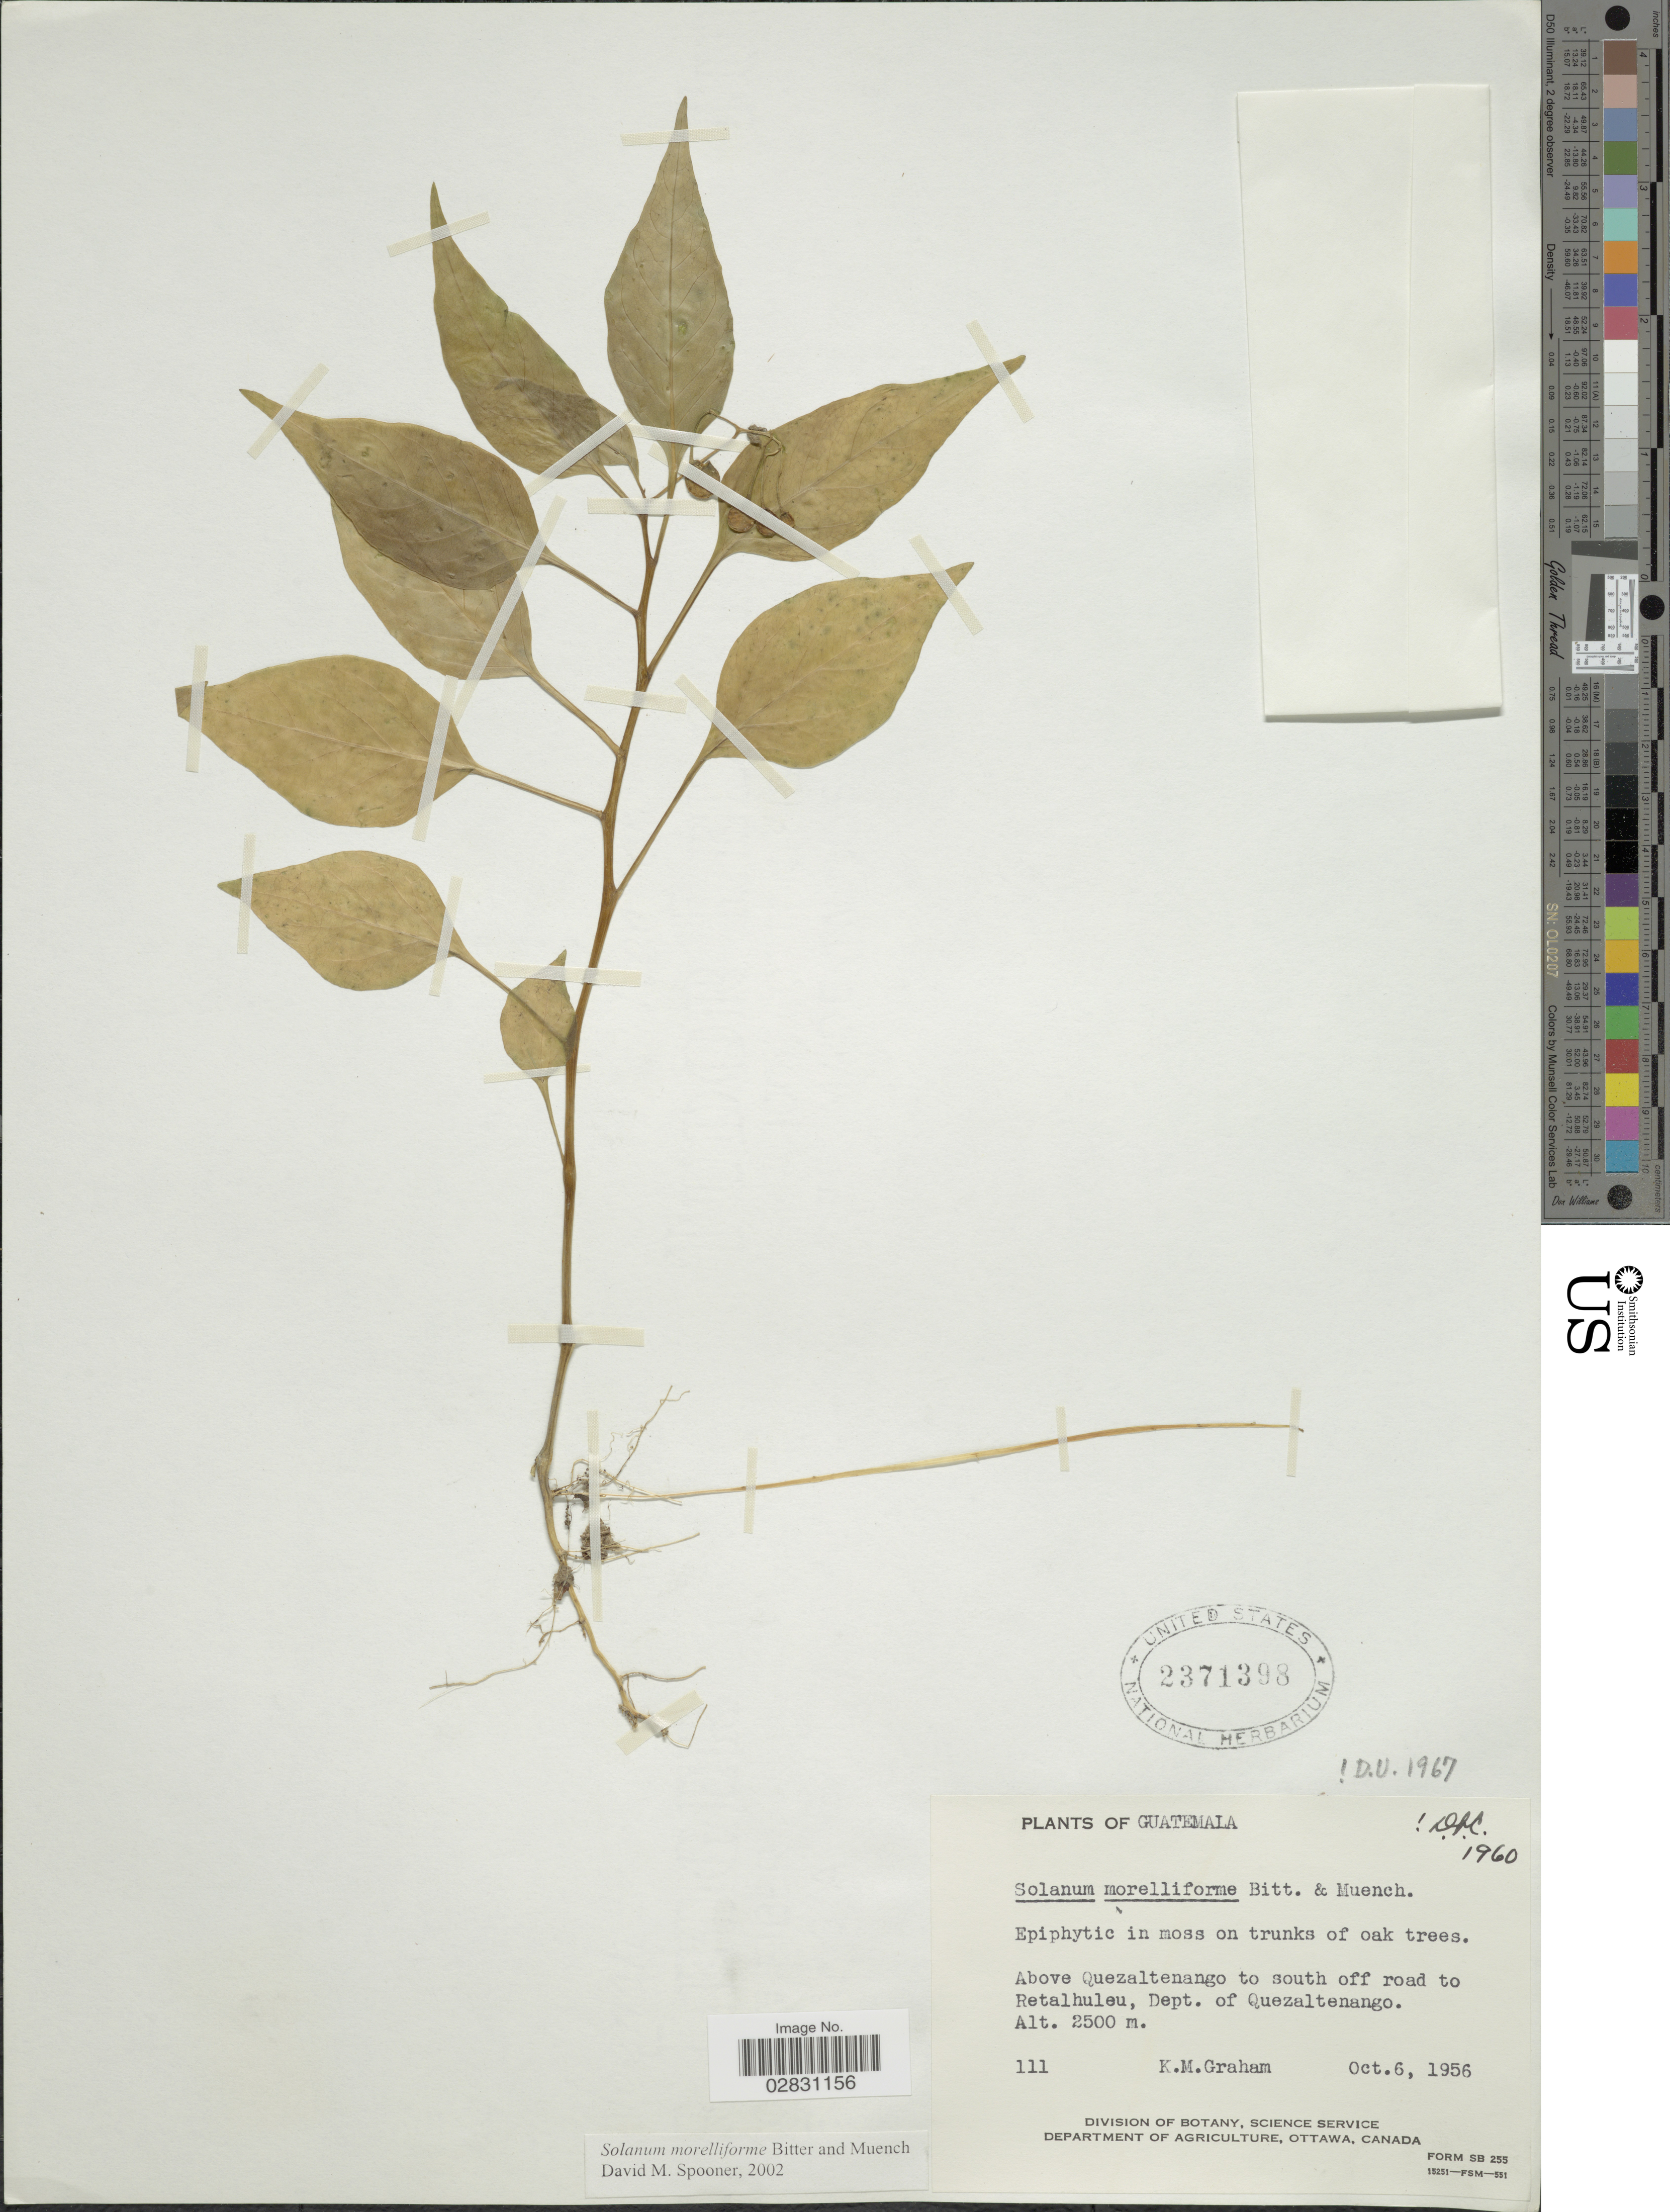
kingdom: Plantae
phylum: Tracheophyta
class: Magnoliopsida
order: Solanales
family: Solanaceae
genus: Solanum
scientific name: Solanum morelliforme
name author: Bitter & Munch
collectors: Graham, K. M.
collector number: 111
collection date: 1956-10-06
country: Guatemala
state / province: Quetzaltenango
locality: Above Quezaltenango to south off road to Retalhuleu, Dept. of Quezaltenango.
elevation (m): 2500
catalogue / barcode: US 2371398